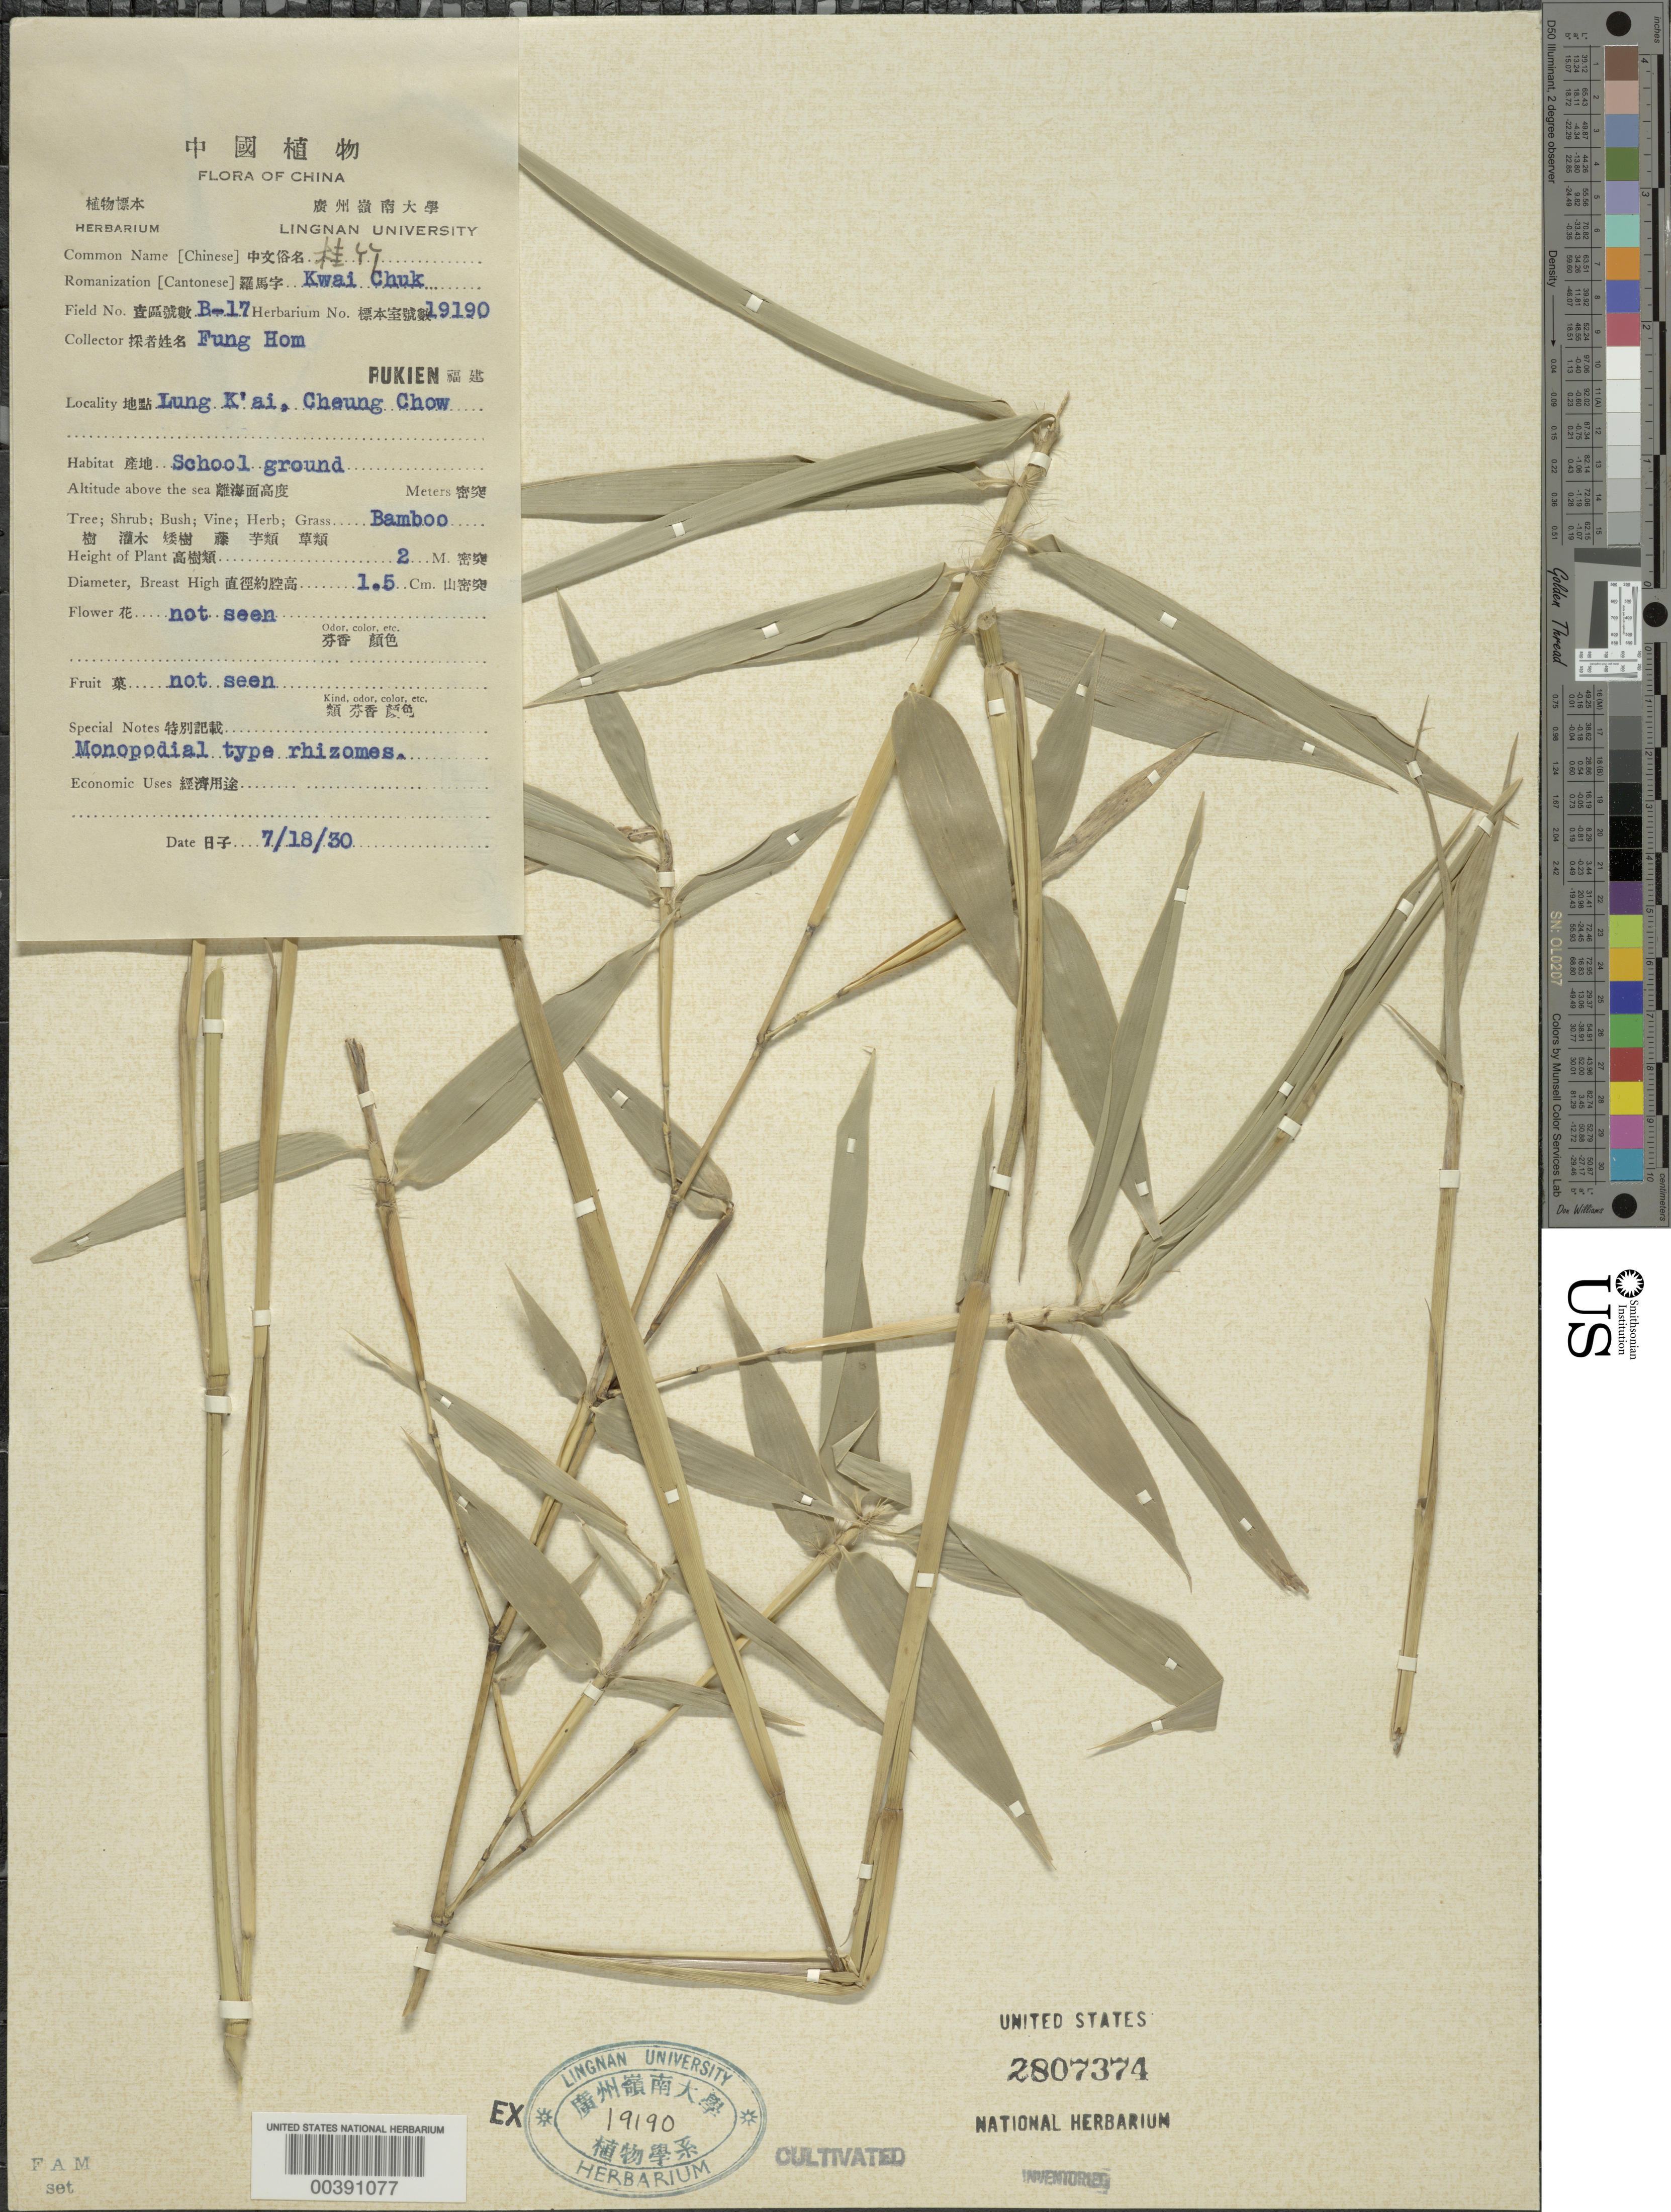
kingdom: Plantae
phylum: Tracheophyta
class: Liliopsida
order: Poales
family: Poaceae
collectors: H. L. Fung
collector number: B-17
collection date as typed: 18 Jul 1930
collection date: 1930-07-18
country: China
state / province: Fujian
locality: Lung k'ai, cheung chow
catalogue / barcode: US 2807374